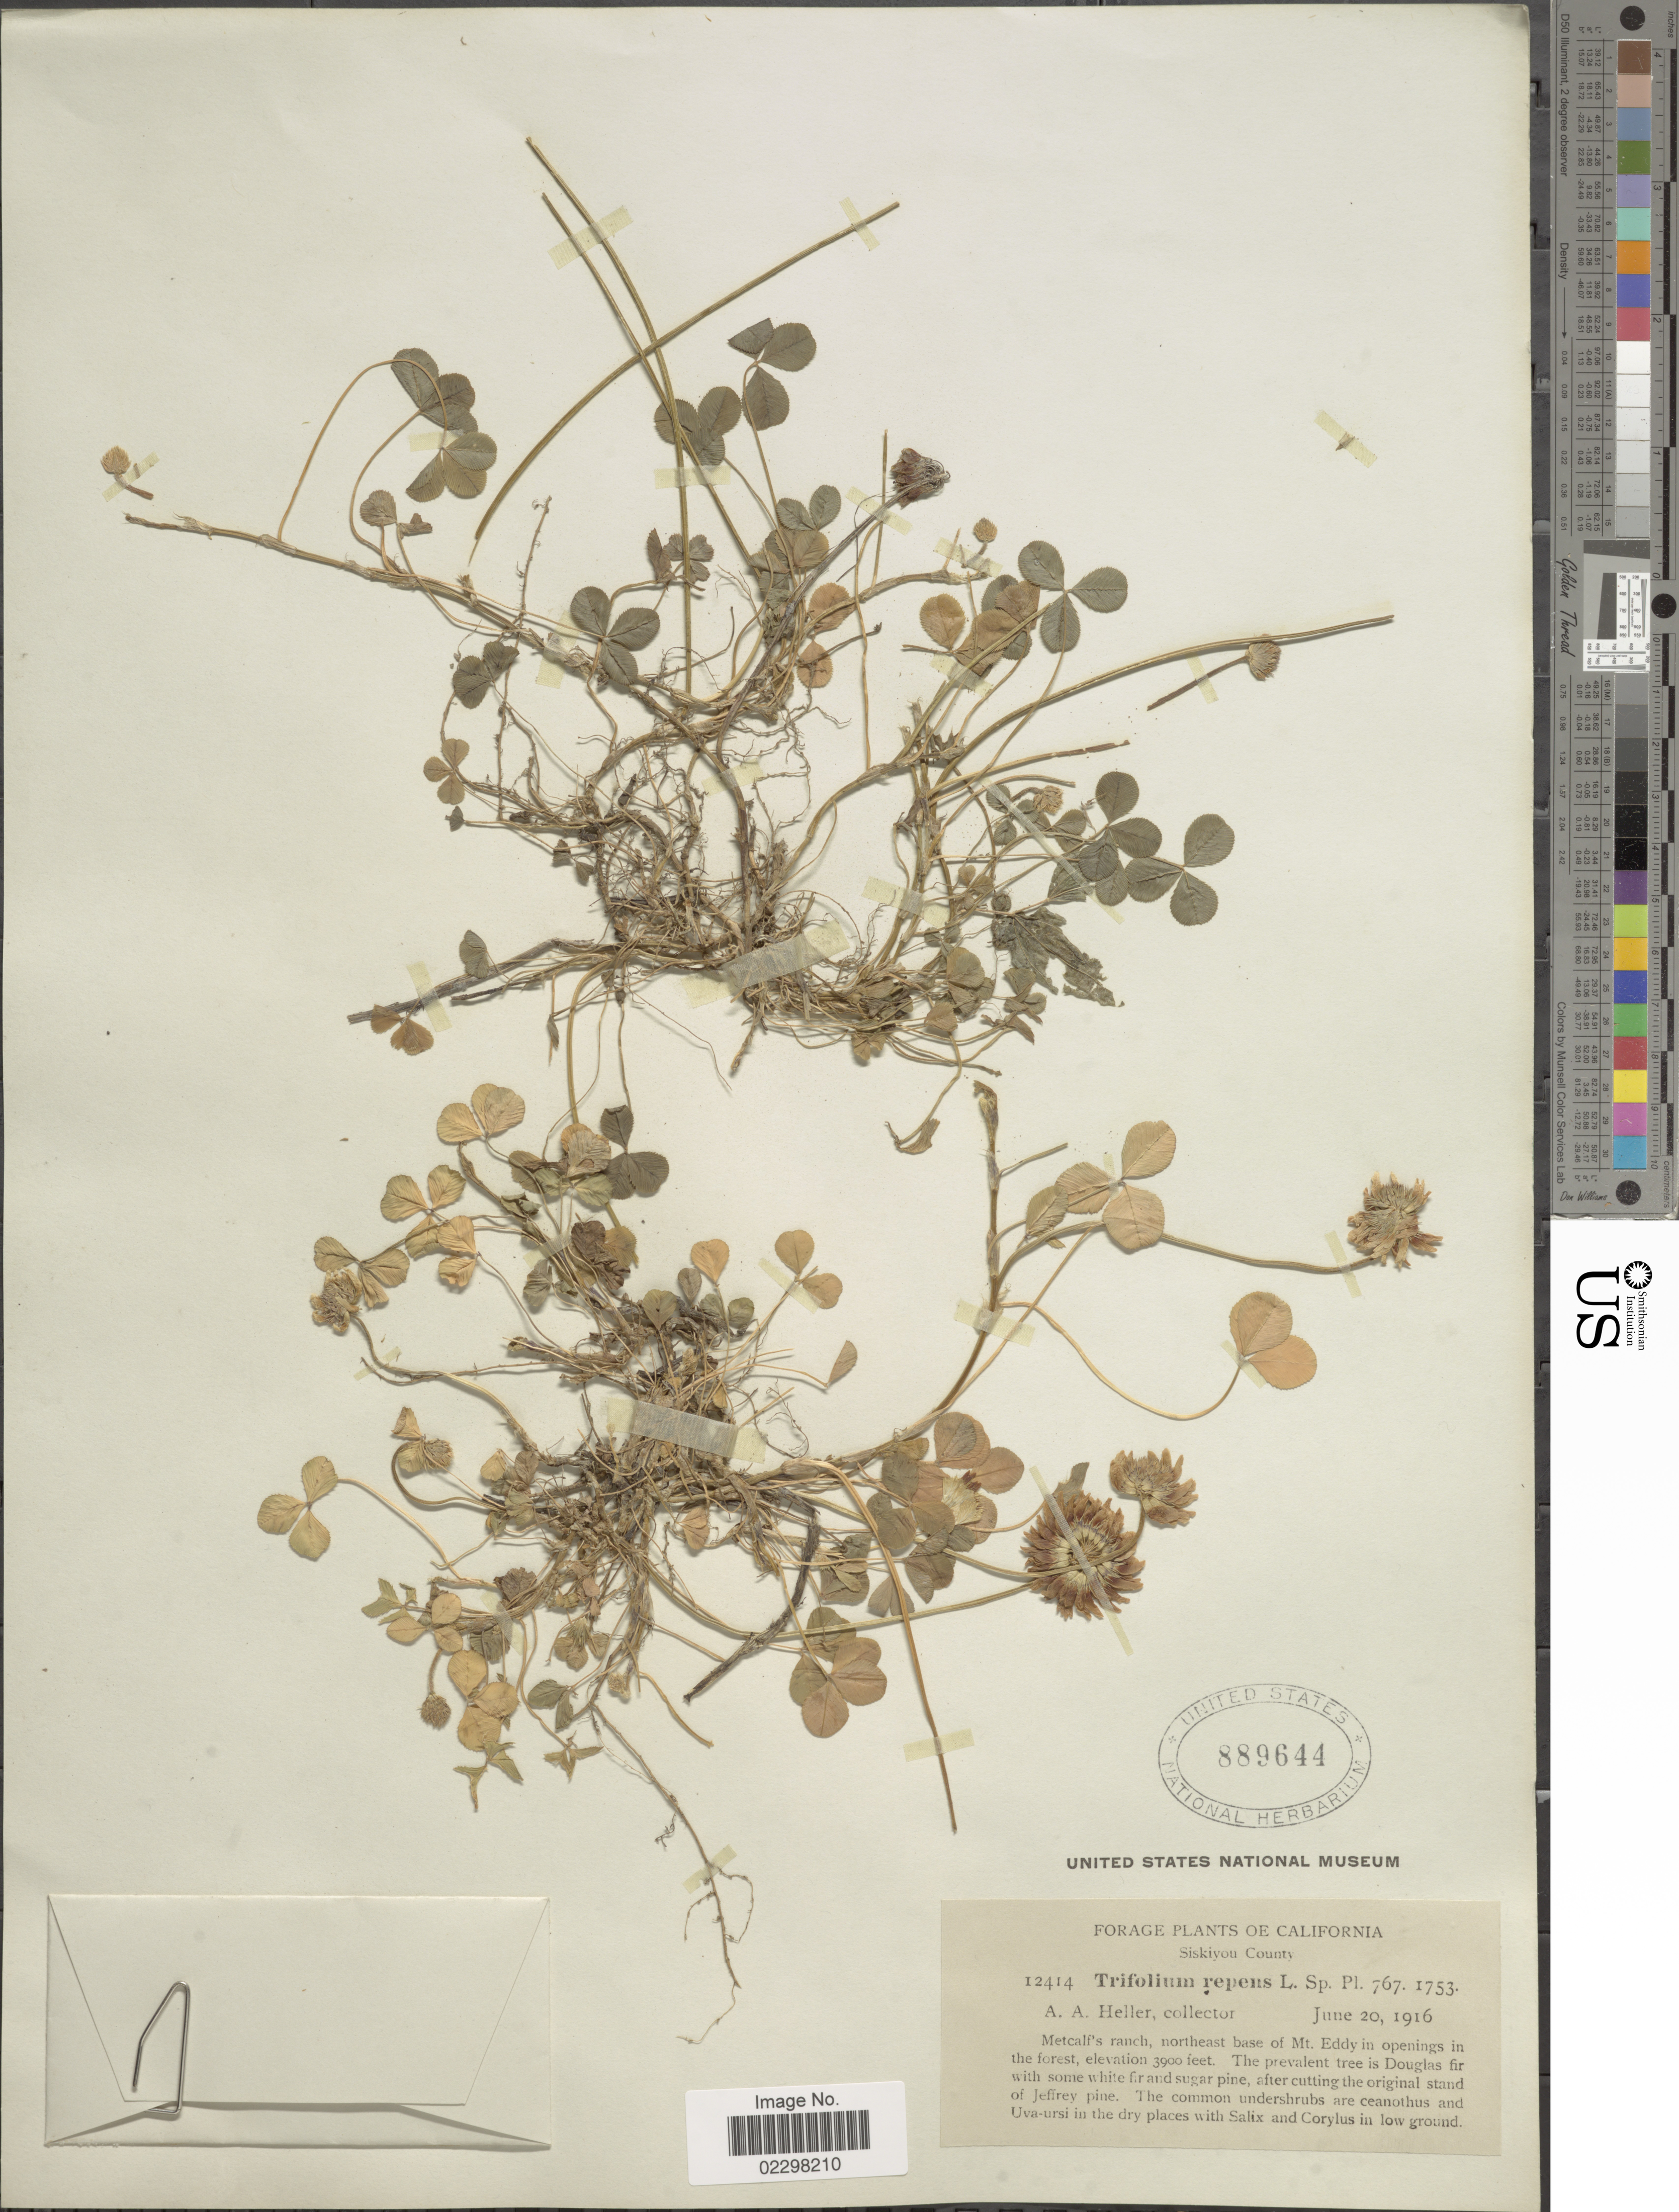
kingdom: Plantae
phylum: Tracheophyta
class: Magnoliopsida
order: Fabales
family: Fabaceae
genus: Trifolium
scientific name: Trifolium repens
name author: L.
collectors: A. A. Heller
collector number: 12414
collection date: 1916-06-20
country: United States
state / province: California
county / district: Siskiyou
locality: Siskiyou County, Metcalf's ranch, northeast base of Mt. Eddy in openings in the forest.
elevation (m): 1189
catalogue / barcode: US 889644